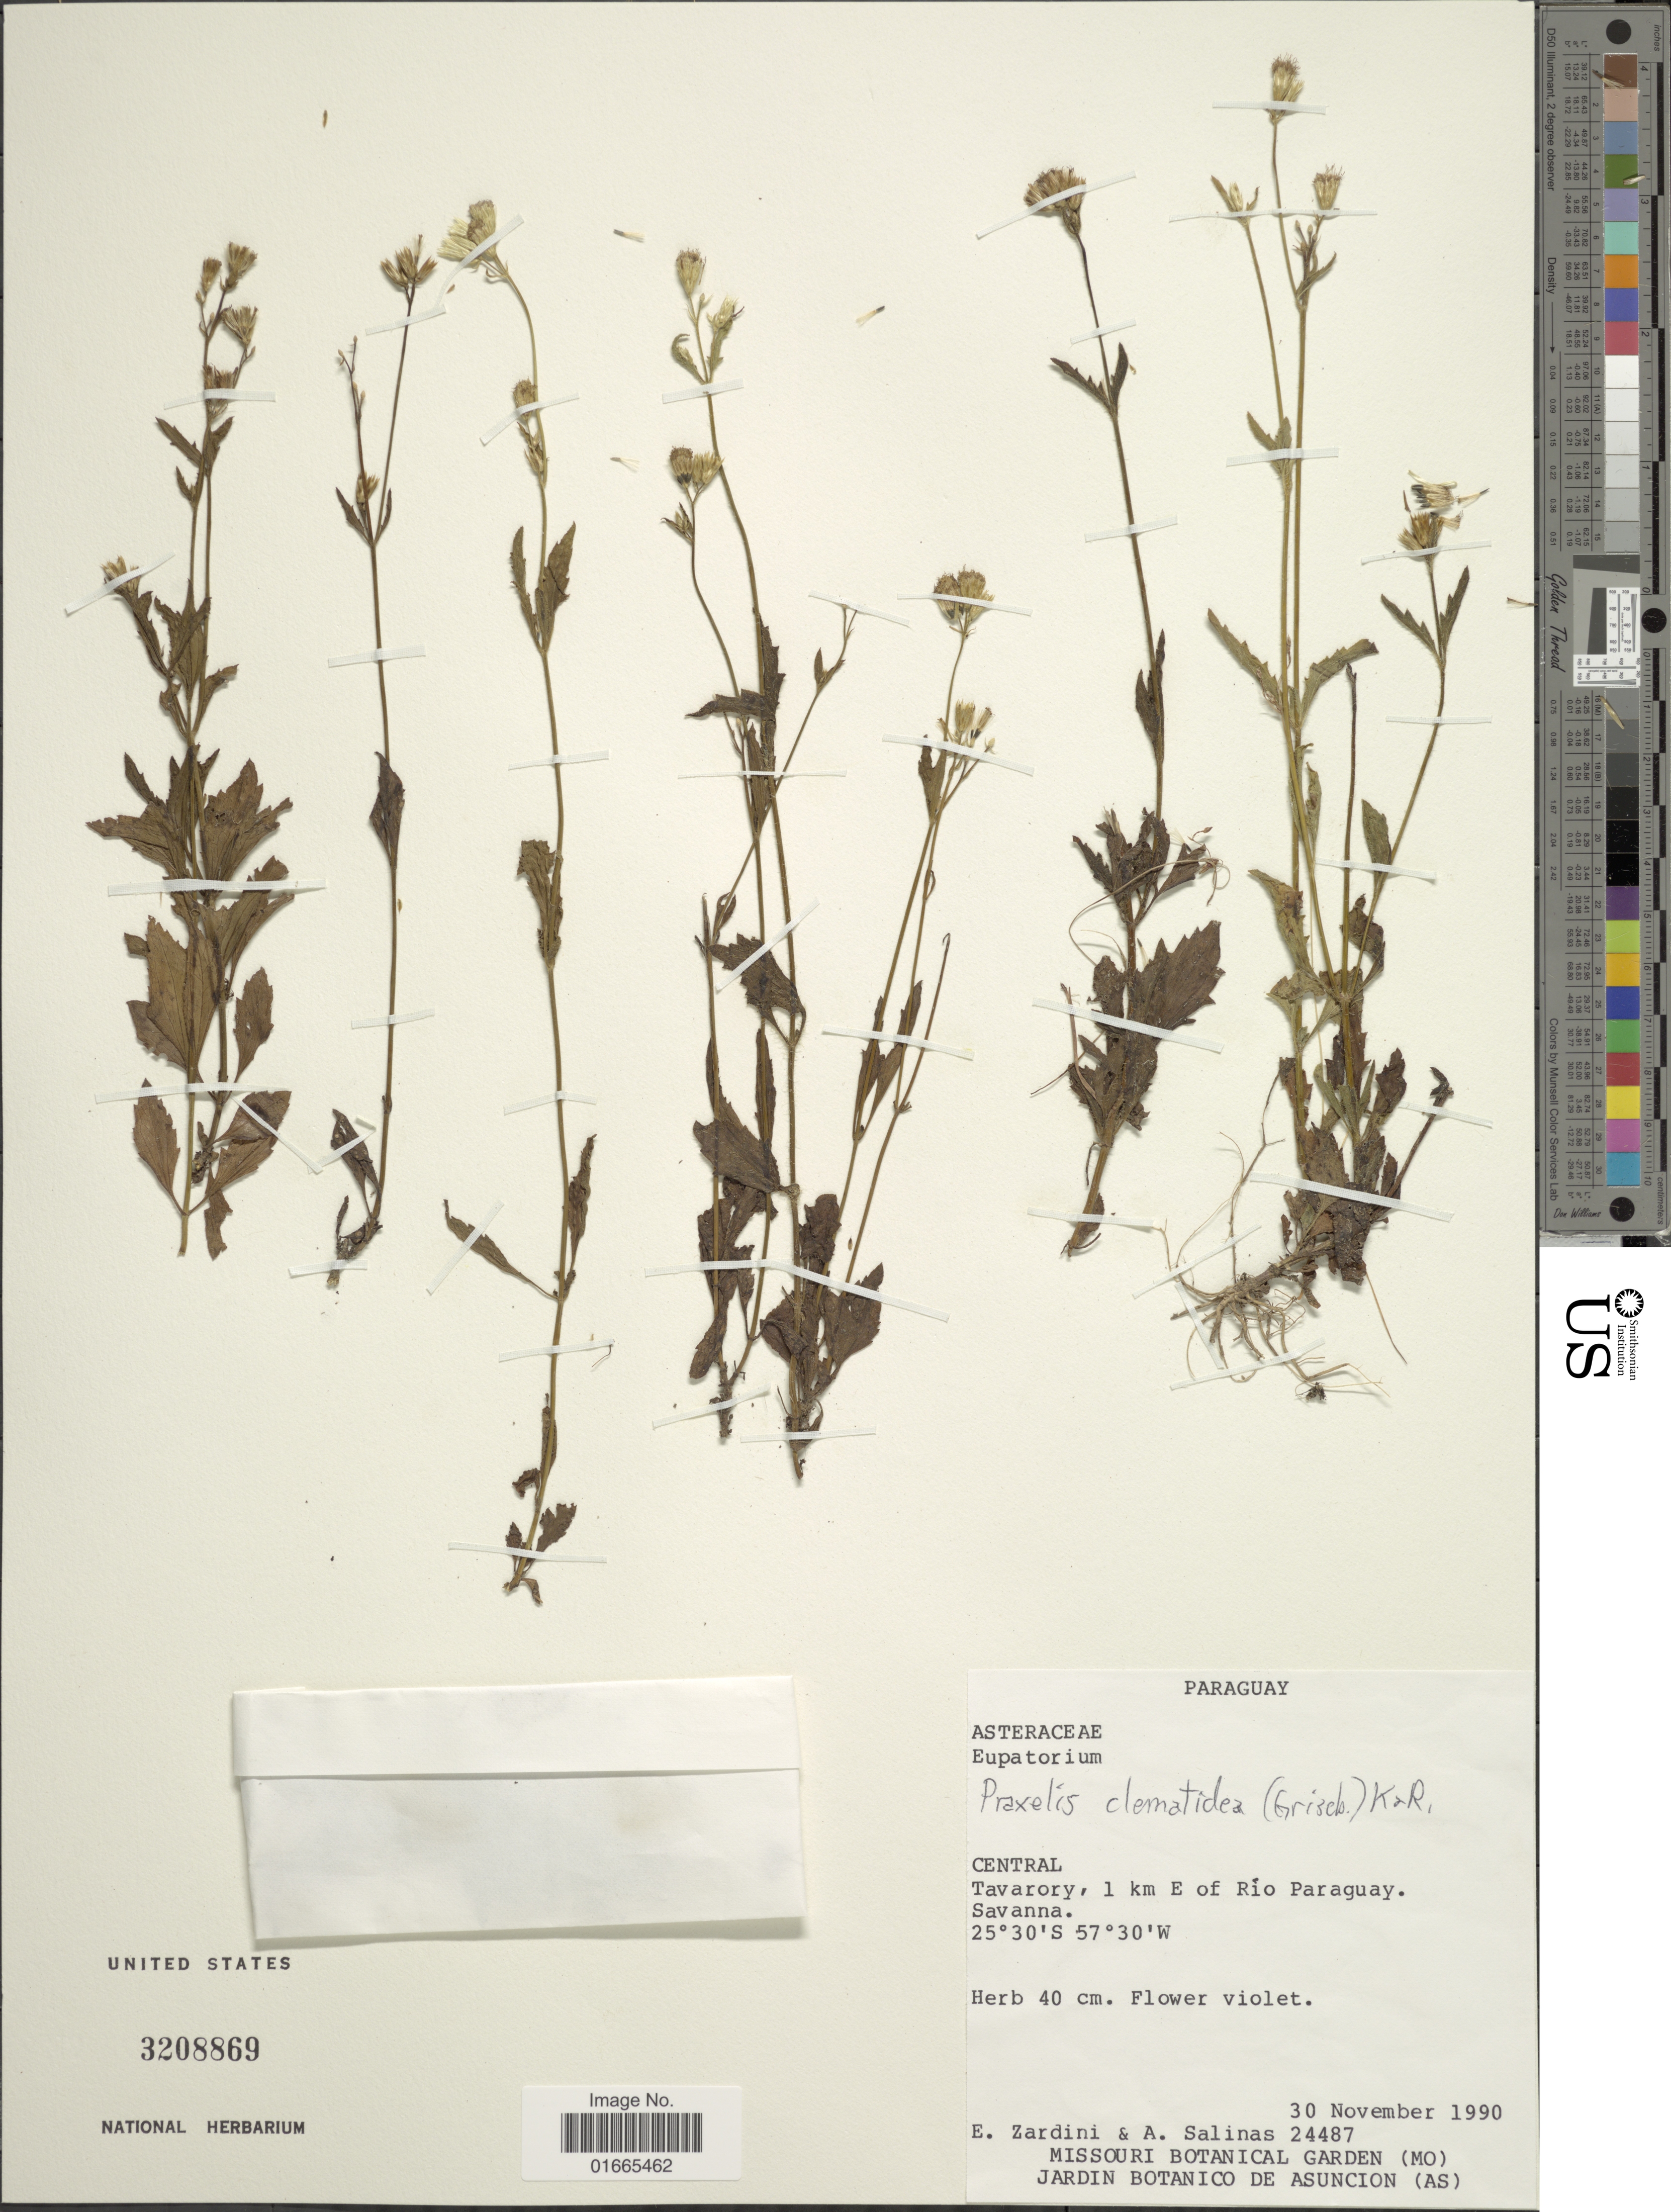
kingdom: Plantae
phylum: Tracheophyta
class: Magnoliopsida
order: Asterales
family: Asteraceae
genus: Praxelis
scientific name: Praxelis clematidea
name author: (Griseb.) R.M. King & H. Rob.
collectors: E. M. Zardini & A. Salinas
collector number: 24487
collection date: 1990-11-30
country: Paraguay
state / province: Central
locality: Tavarory, 1 km E of Río Paraguay. Savanna.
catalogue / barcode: US 3208869